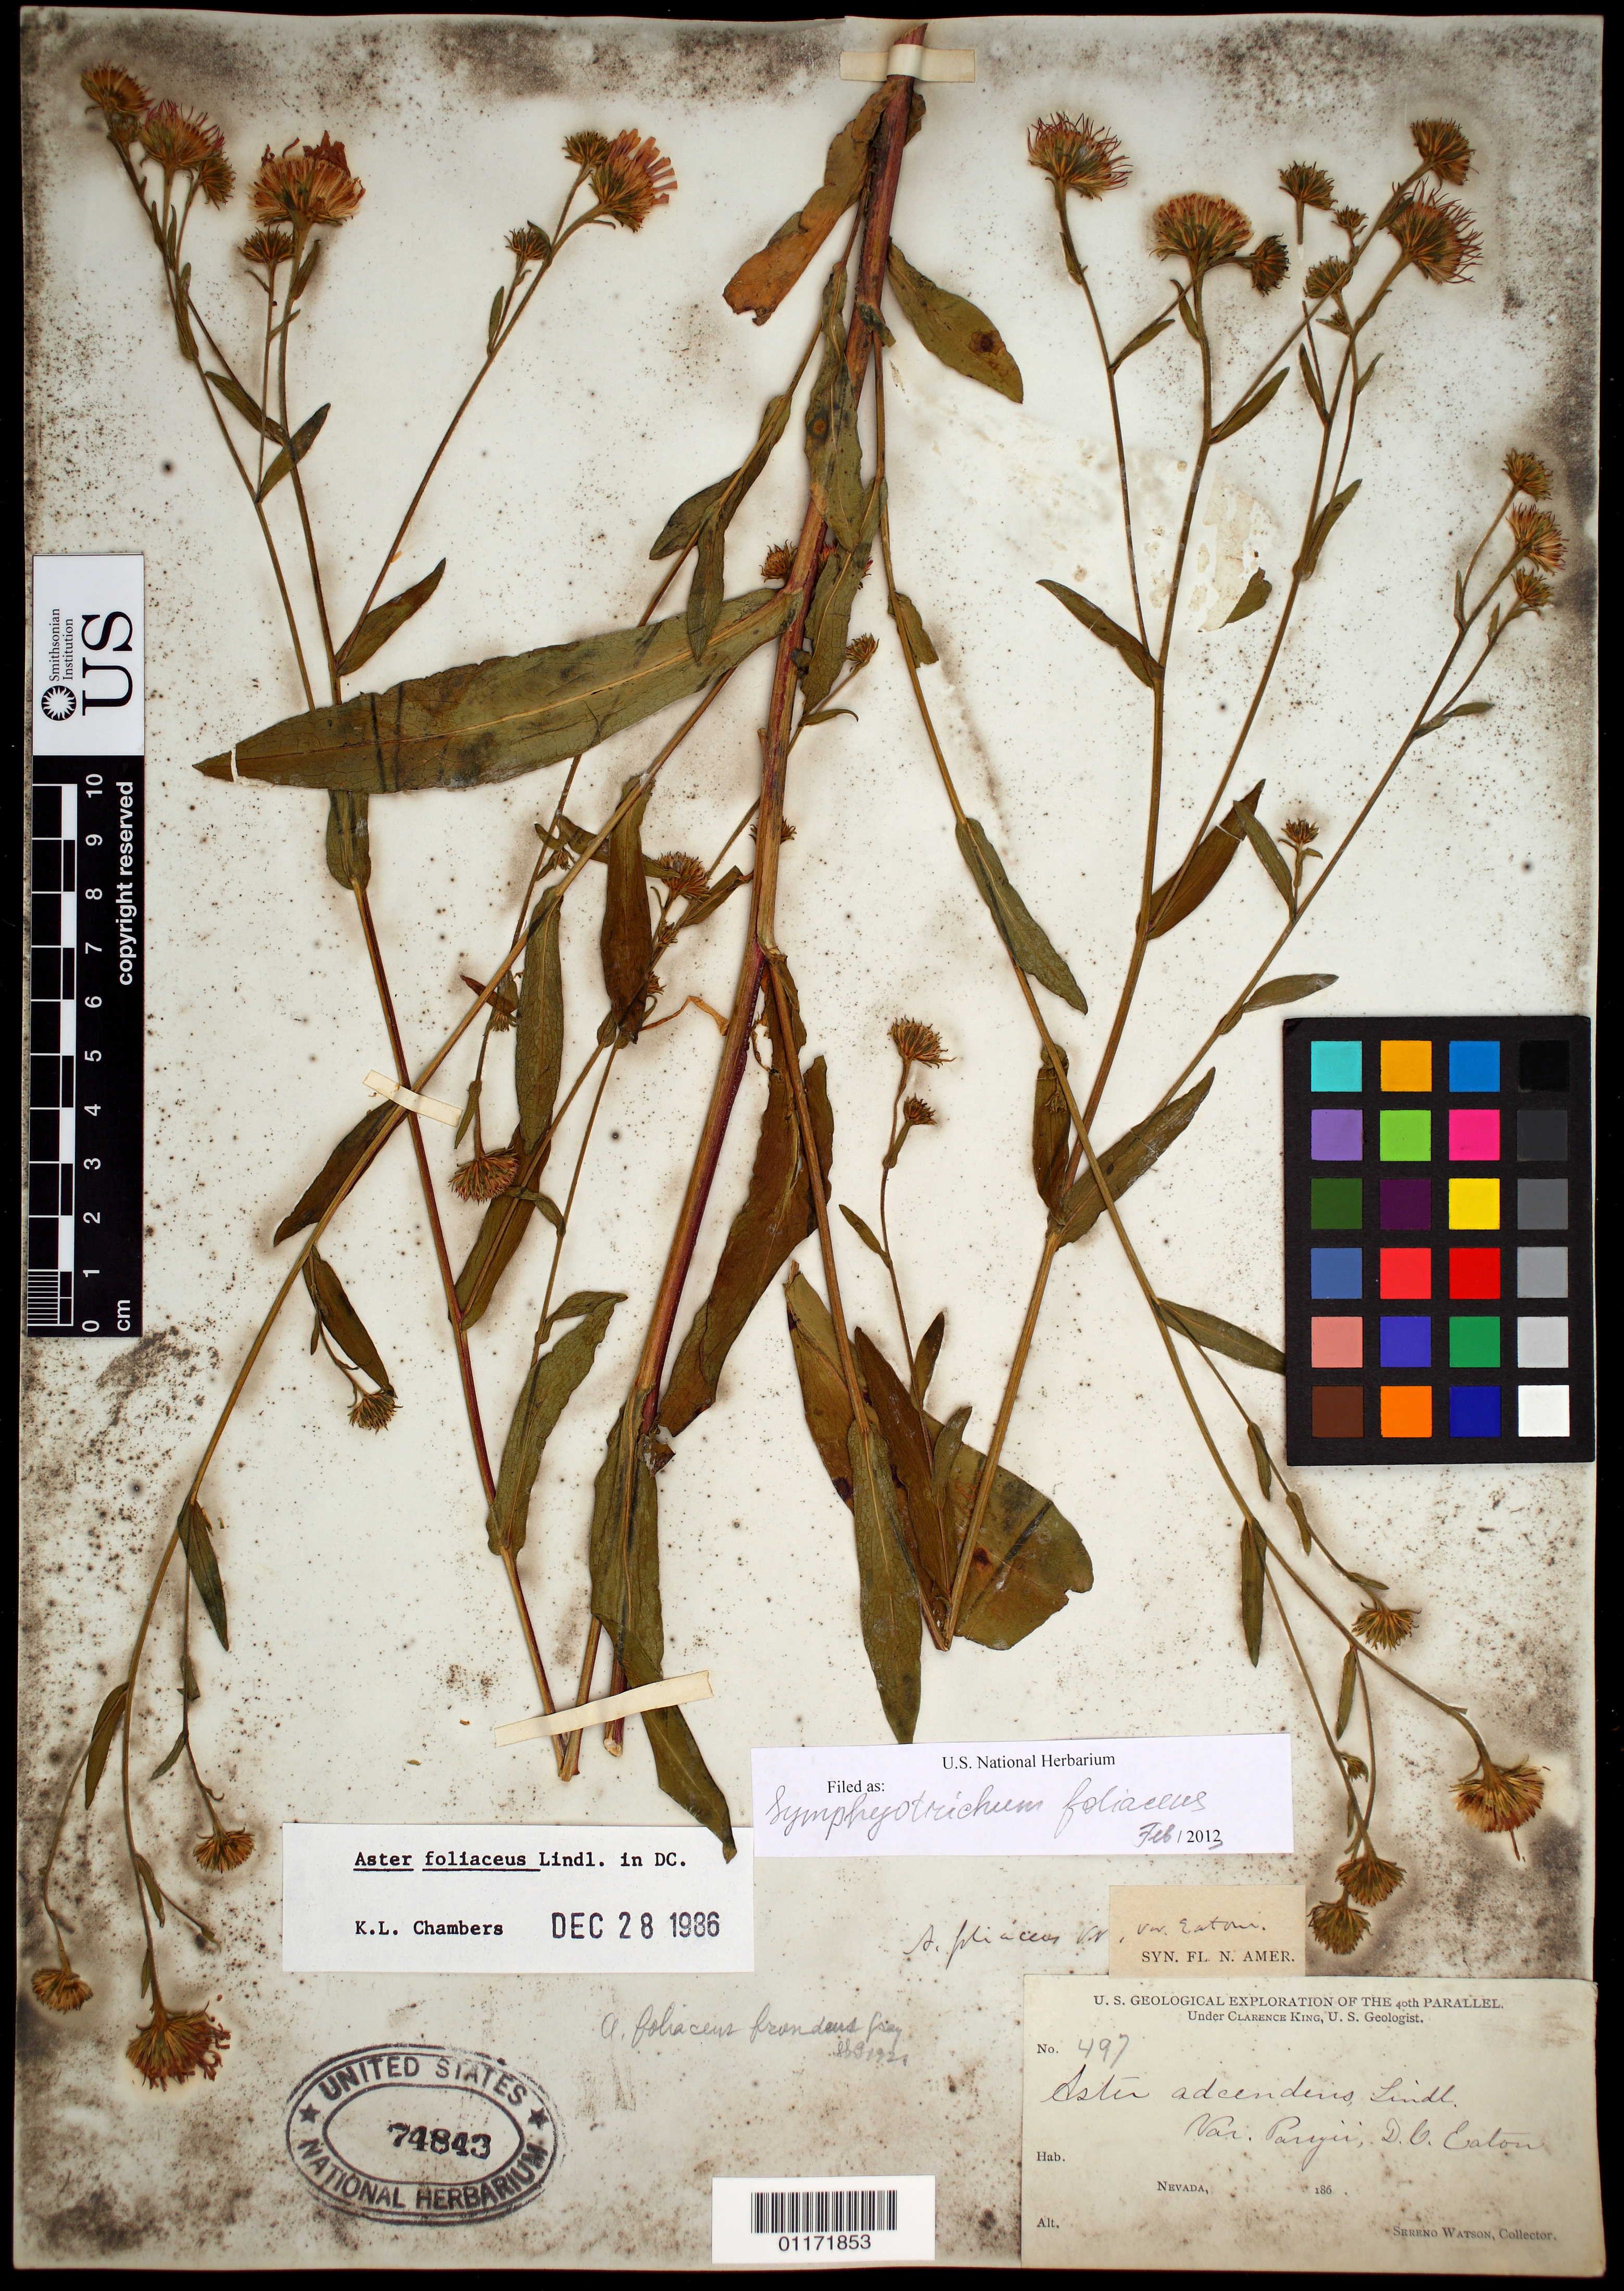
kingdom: Plantae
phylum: Tracheophyta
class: Magnoliopsida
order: Asterales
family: Asteraceae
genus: Symphyotrichum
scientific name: Symphyotrichum foliaceum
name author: (Lindl. ex DC.) G.L. Nesom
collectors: S. Watson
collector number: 497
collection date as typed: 186-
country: United States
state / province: Nevada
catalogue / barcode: US 74843